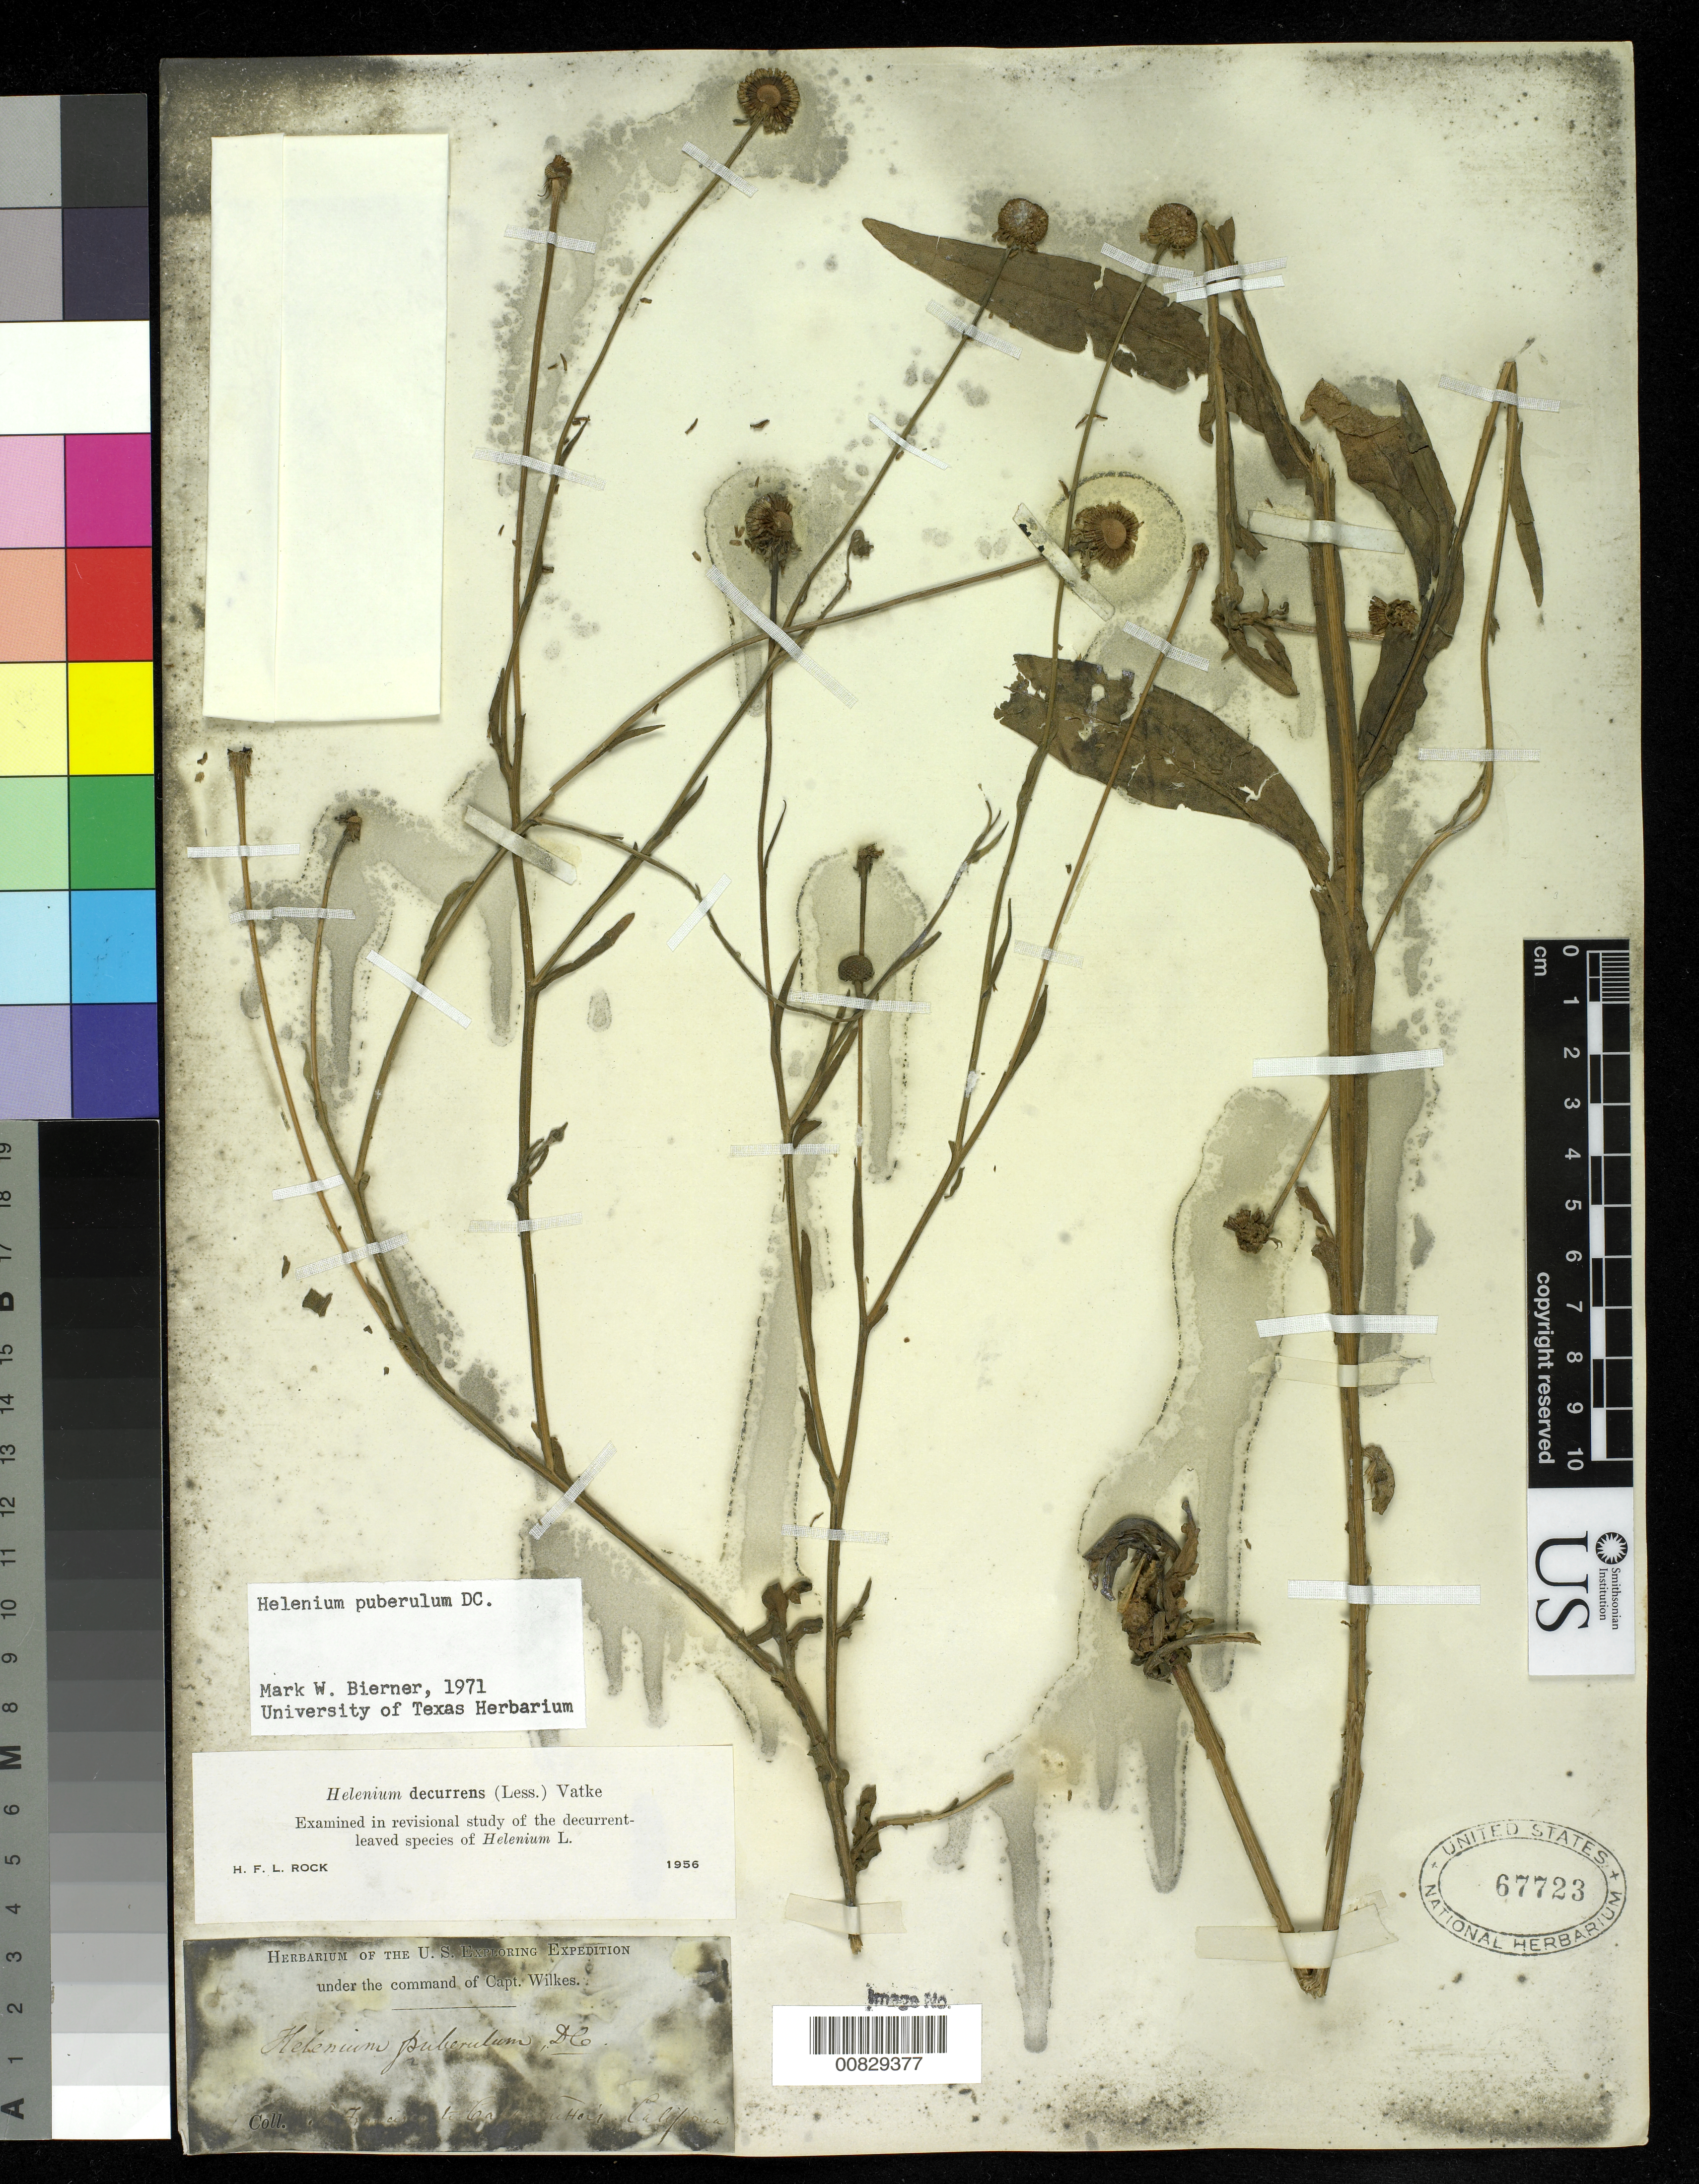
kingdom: Plantae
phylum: Tracheophyta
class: Magnoliopsida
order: Asterales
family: Asteraceae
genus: Helenium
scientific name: Helenium puberulum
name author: DC.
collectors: Wilkes Explor. Exped.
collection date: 1838/1842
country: United States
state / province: California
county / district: San Francisco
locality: San Francisco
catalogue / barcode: US 67723